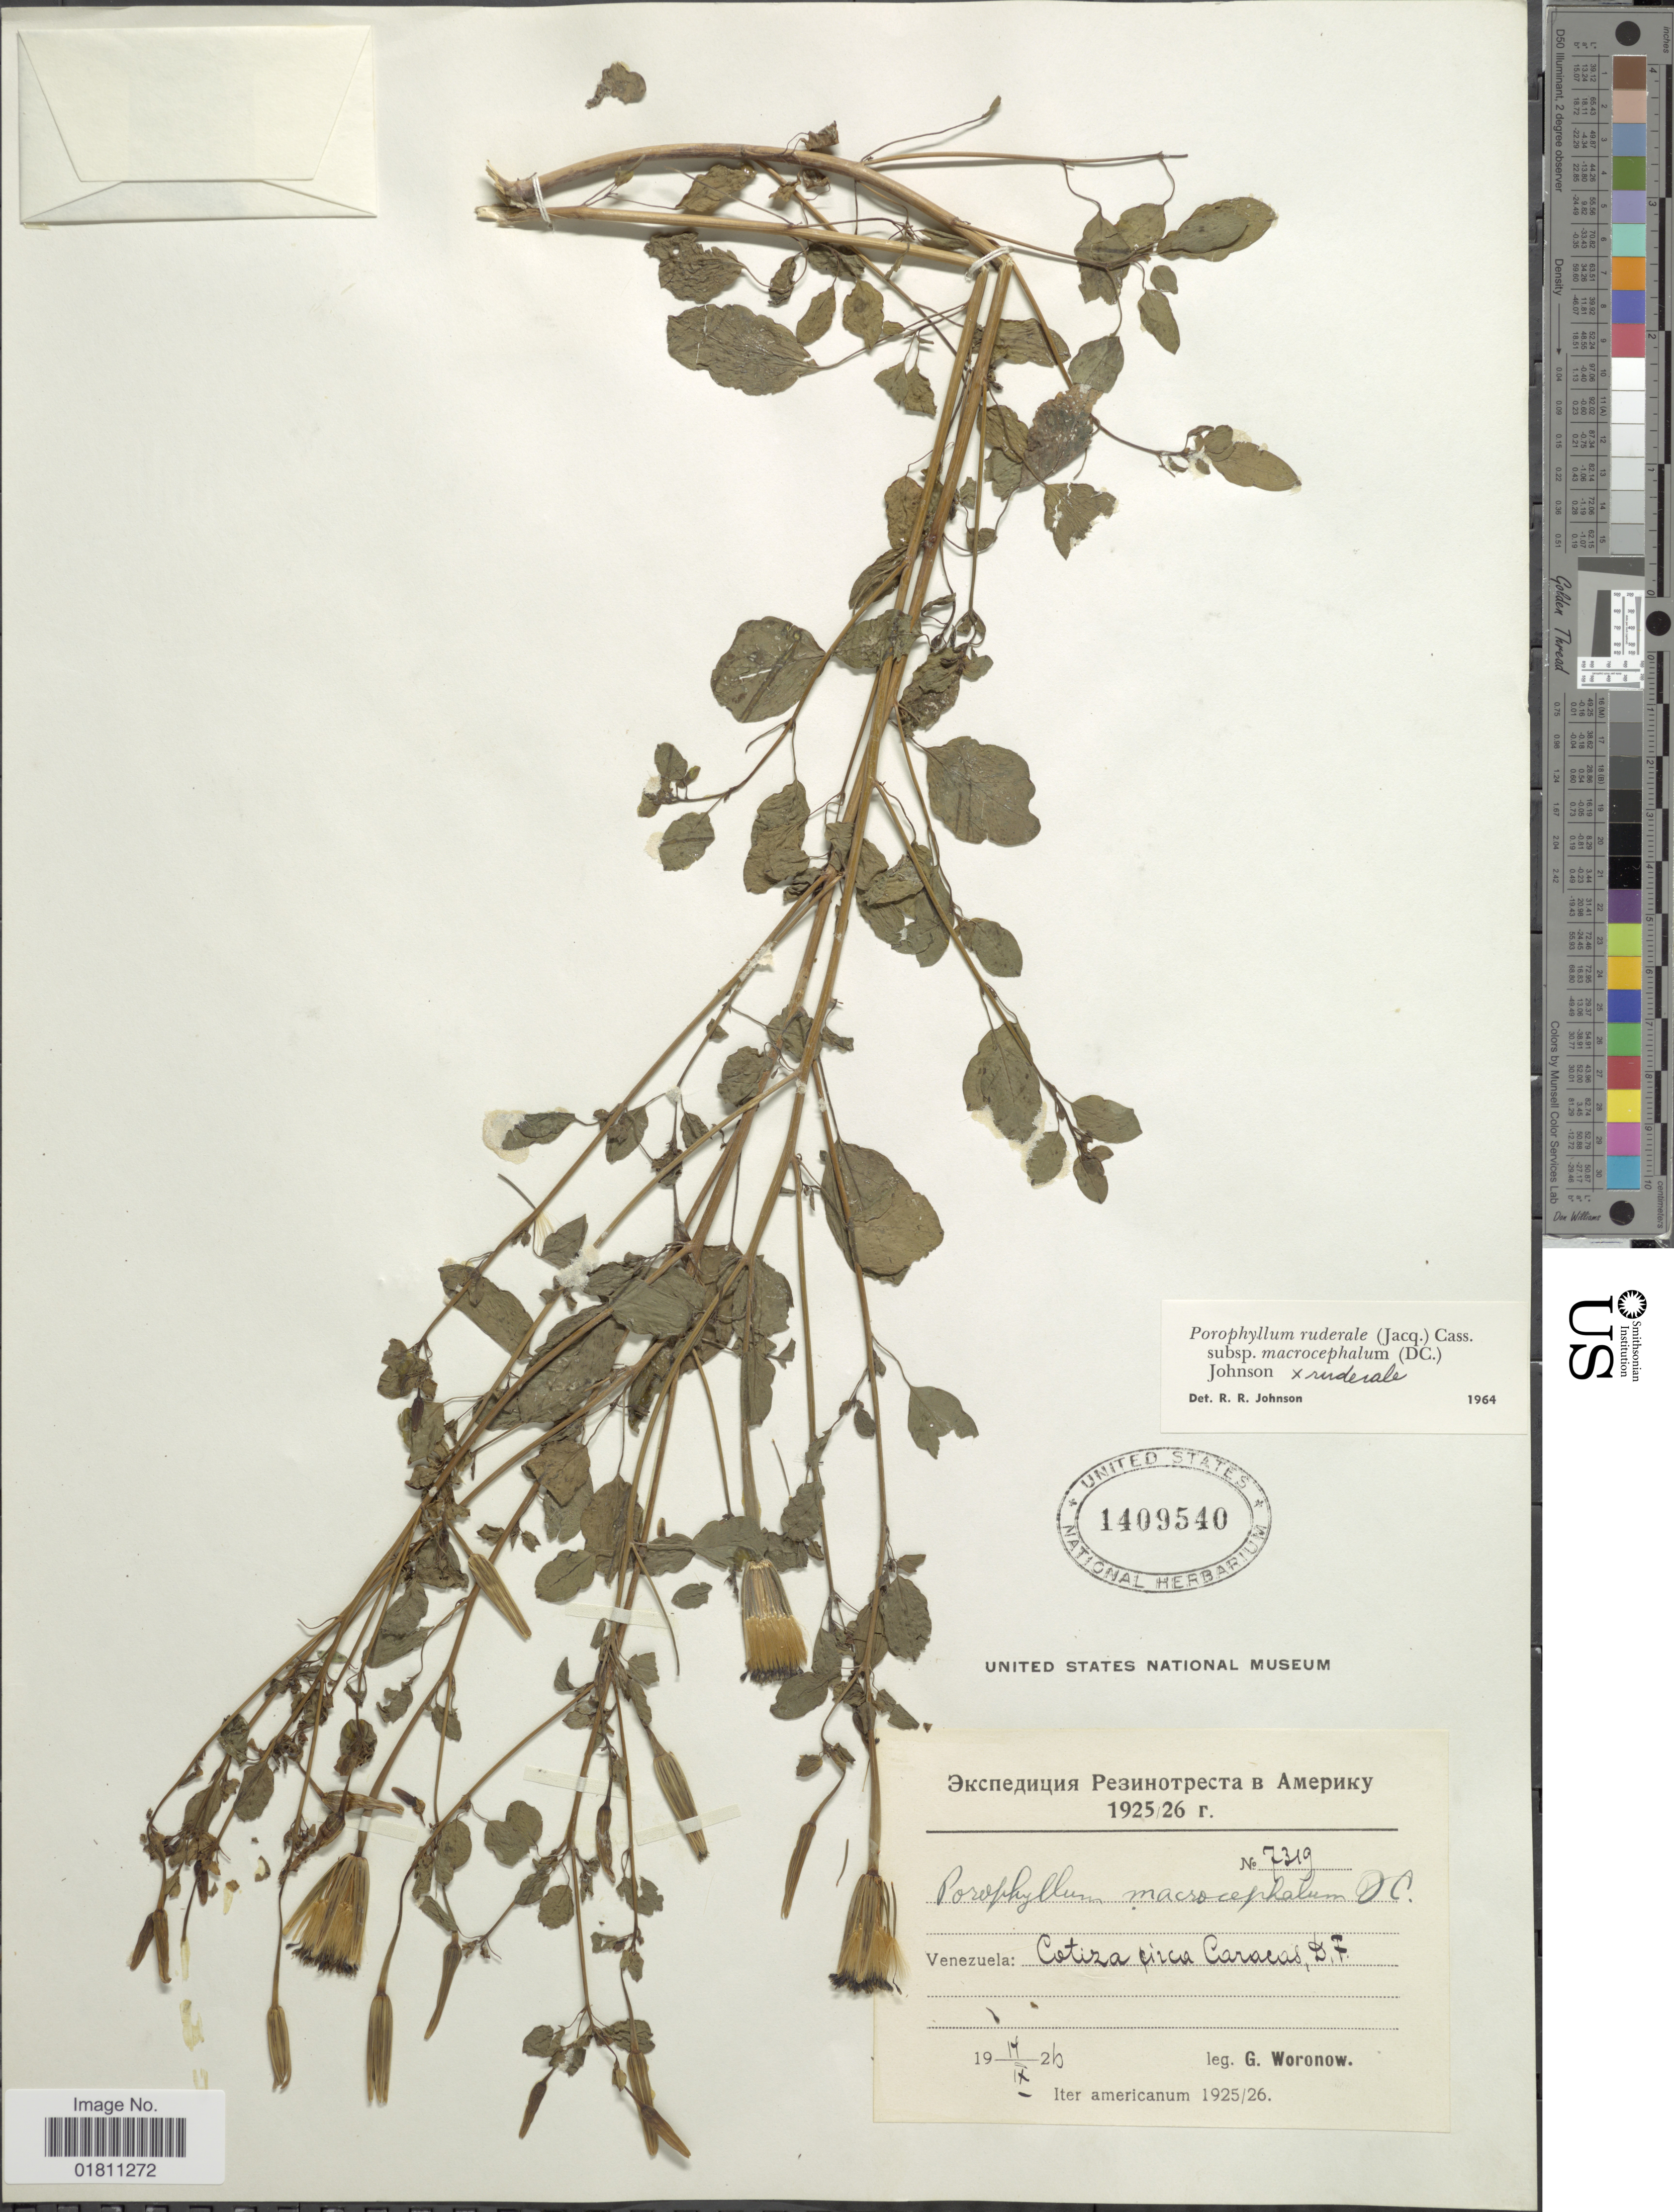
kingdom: Plantae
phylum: Tracheophyta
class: Magnoliopsida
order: Asterales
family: Asteraceae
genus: Porophyllum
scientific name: Porophyllum ruderale subsp. ruderale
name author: (Jacq.) Cass.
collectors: G. Woronow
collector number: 7319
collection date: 1926-09-14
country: Venezuela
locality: Coriza pica Caracas, D. F.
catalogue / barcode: US 1409540